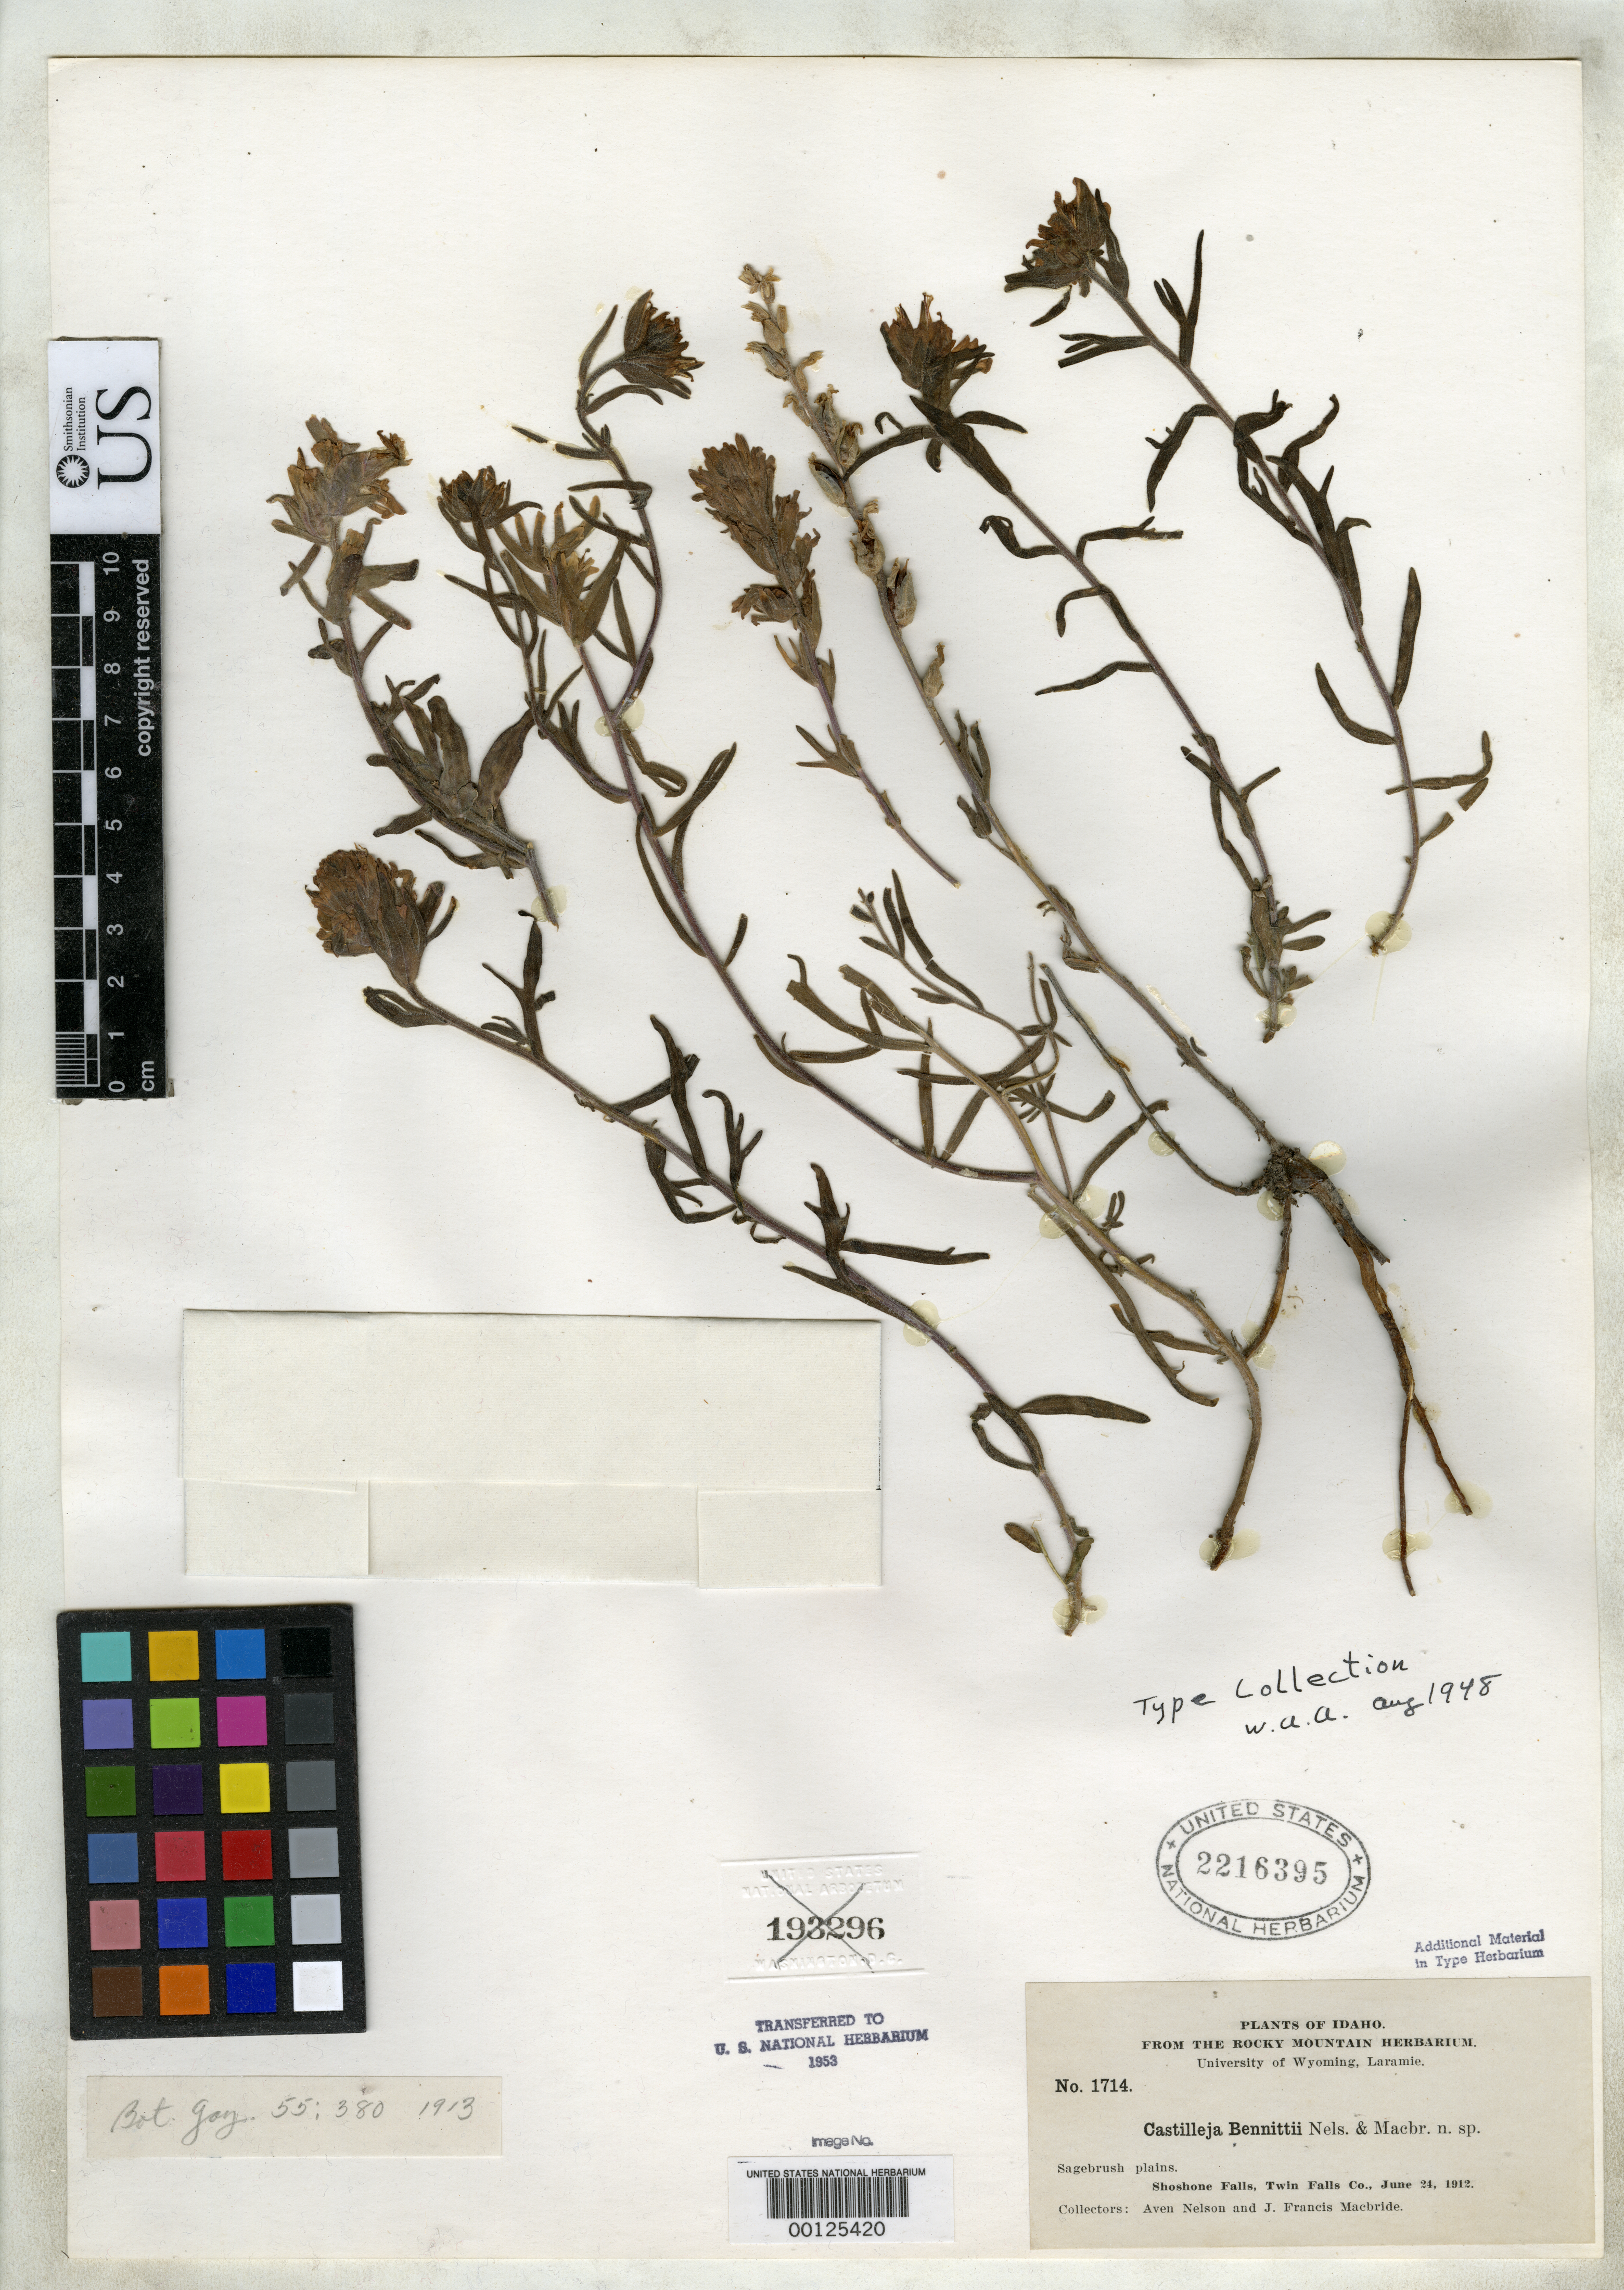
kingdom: Plantae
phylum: Tracheophyta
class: Magnoliopsida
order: Lamiales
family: Orobanchaceae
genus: Castilleja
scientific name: Castilleja bennittii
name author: A. Nelson & J.F. Macbr.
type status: Isotype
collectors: A. Nelson & J. F. Macbride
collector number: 1714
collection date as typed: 24 Jun 1912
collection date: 1912-06-24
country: United States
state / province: Idaho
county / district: Twin Falls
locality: Shoshone Falls.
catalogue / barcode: US 2216395